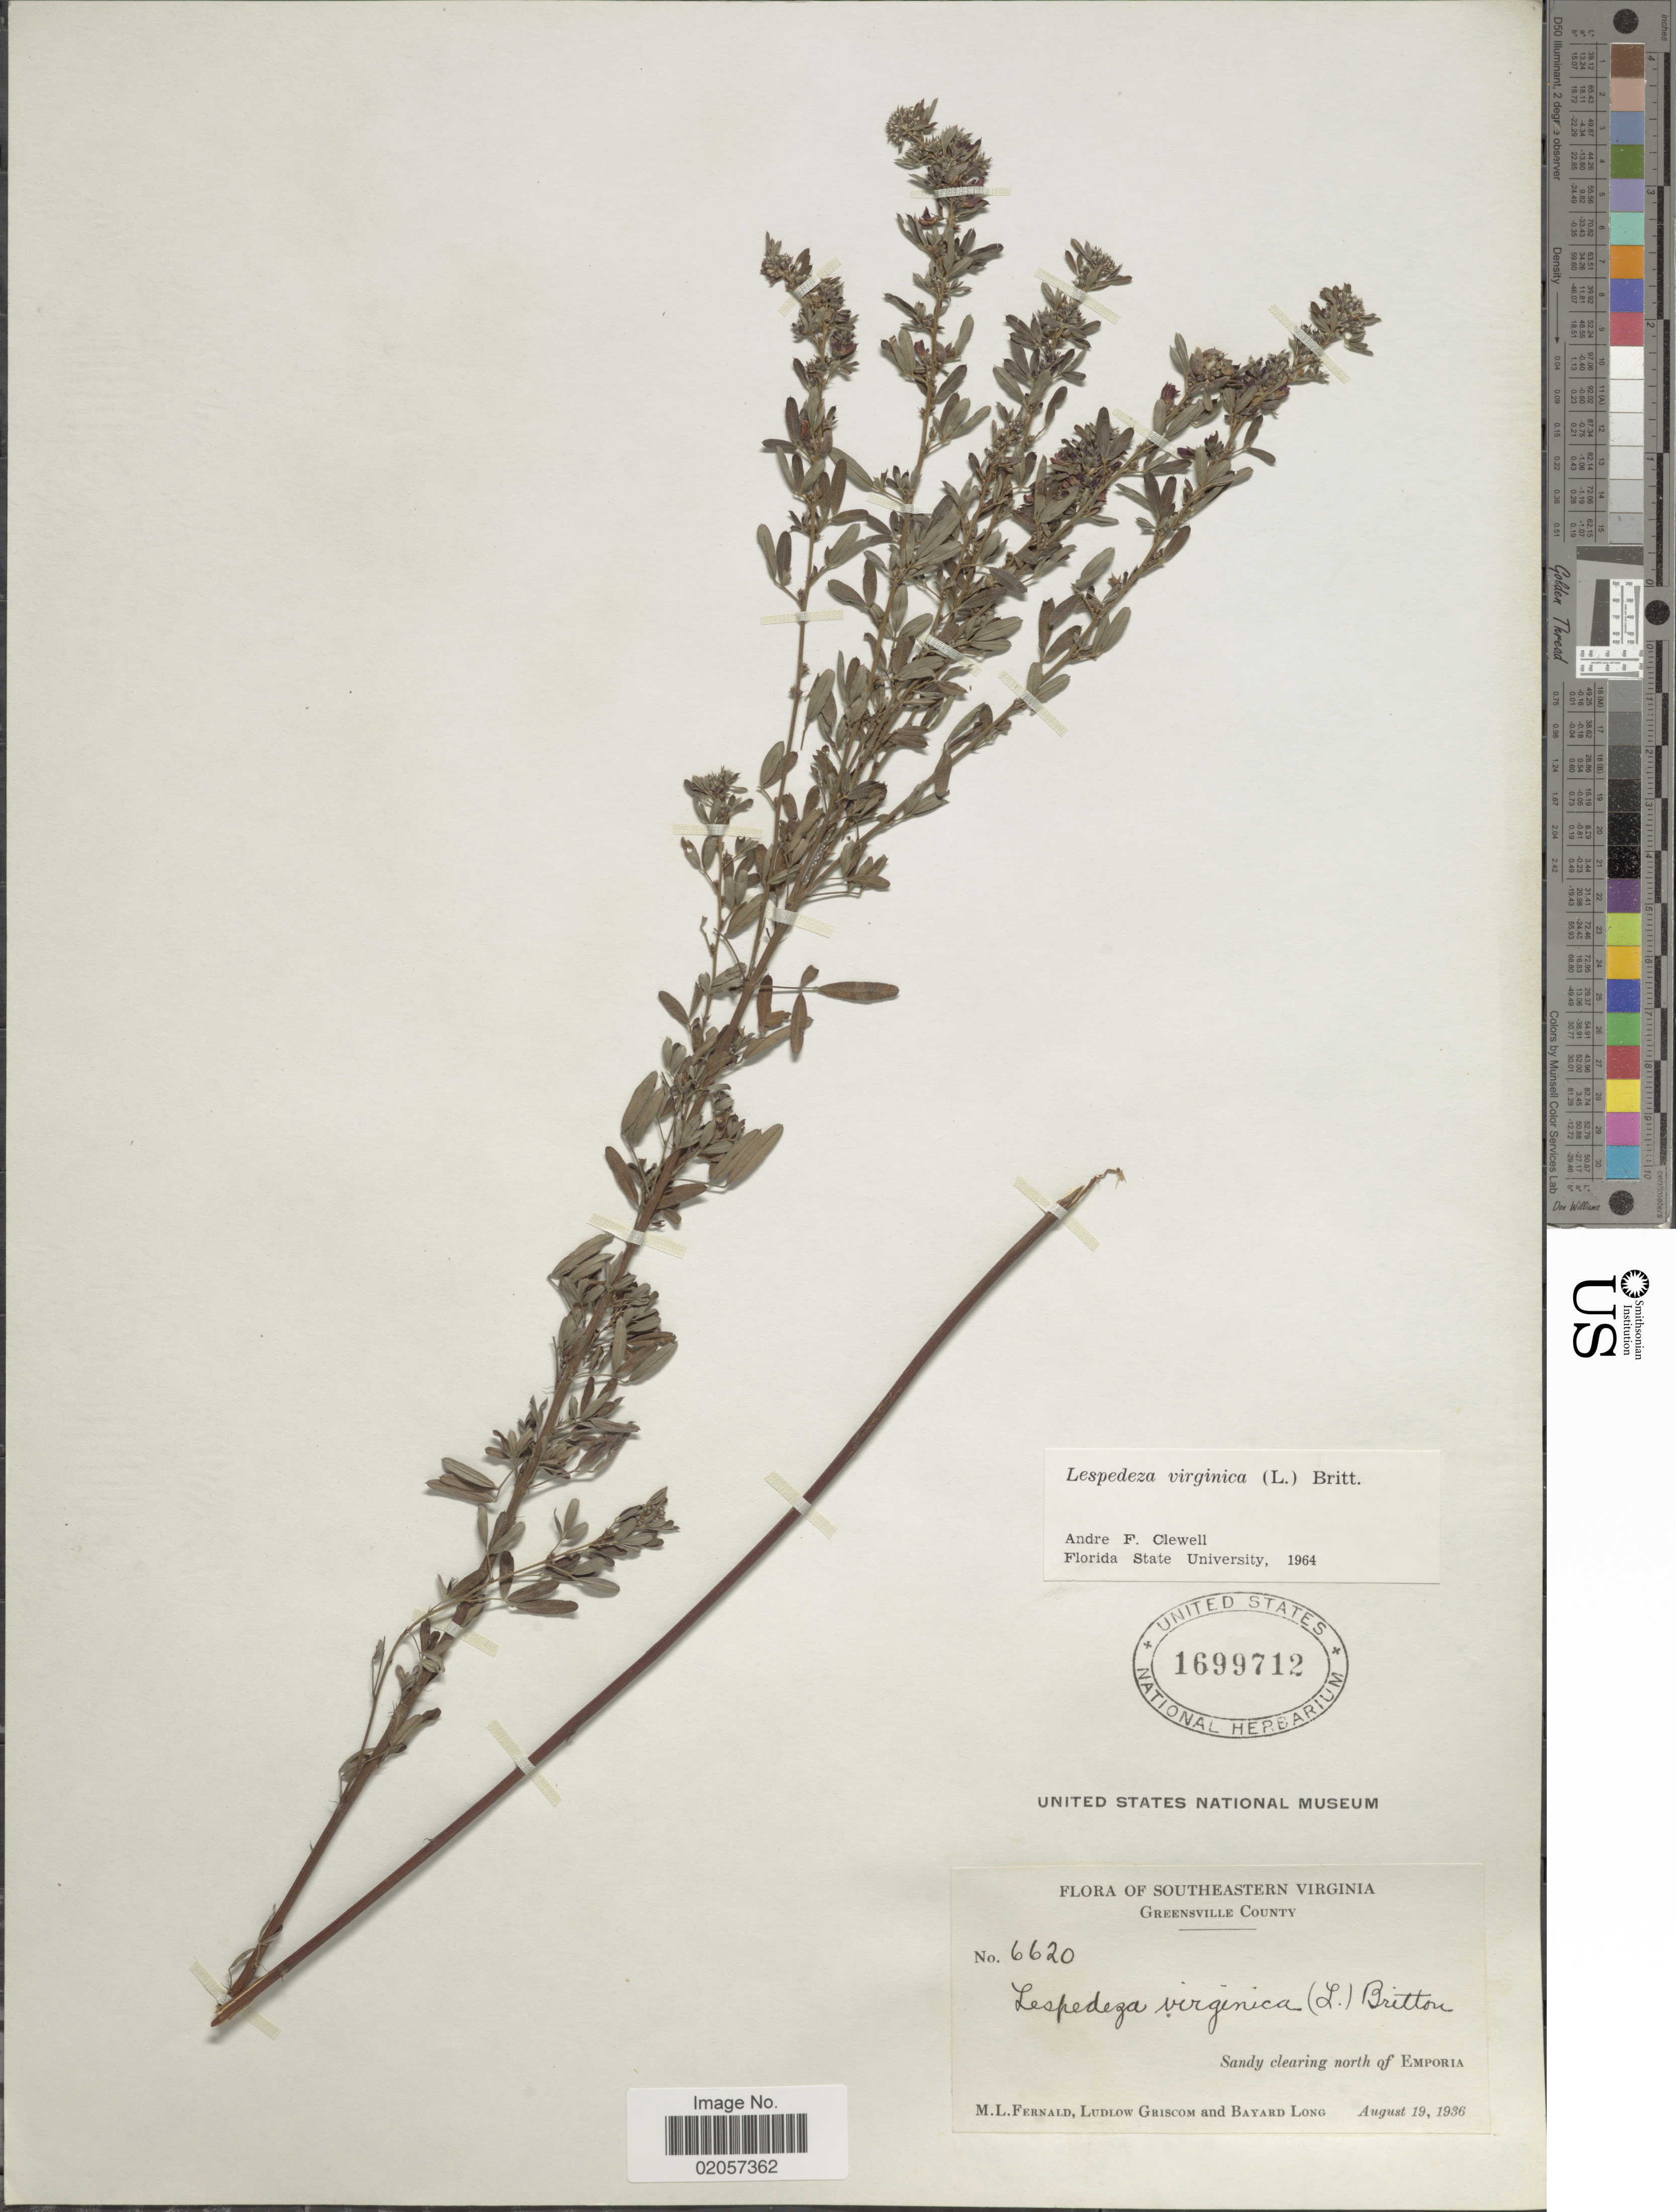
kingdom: Plantae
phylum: Tracheophyta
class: Magnoliopsida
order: Fabales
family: Fabaceae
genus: Lespedeza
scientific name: Lespedeza virginica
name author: (L.) Britton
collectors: M. L. Fernald, L. Griscom & B. Long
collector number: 6620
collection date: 1936-08-19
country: United States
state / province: Virginia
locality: Southeastern Virginia. Sandy clearing north of Emporia.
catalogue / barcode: US 1699712